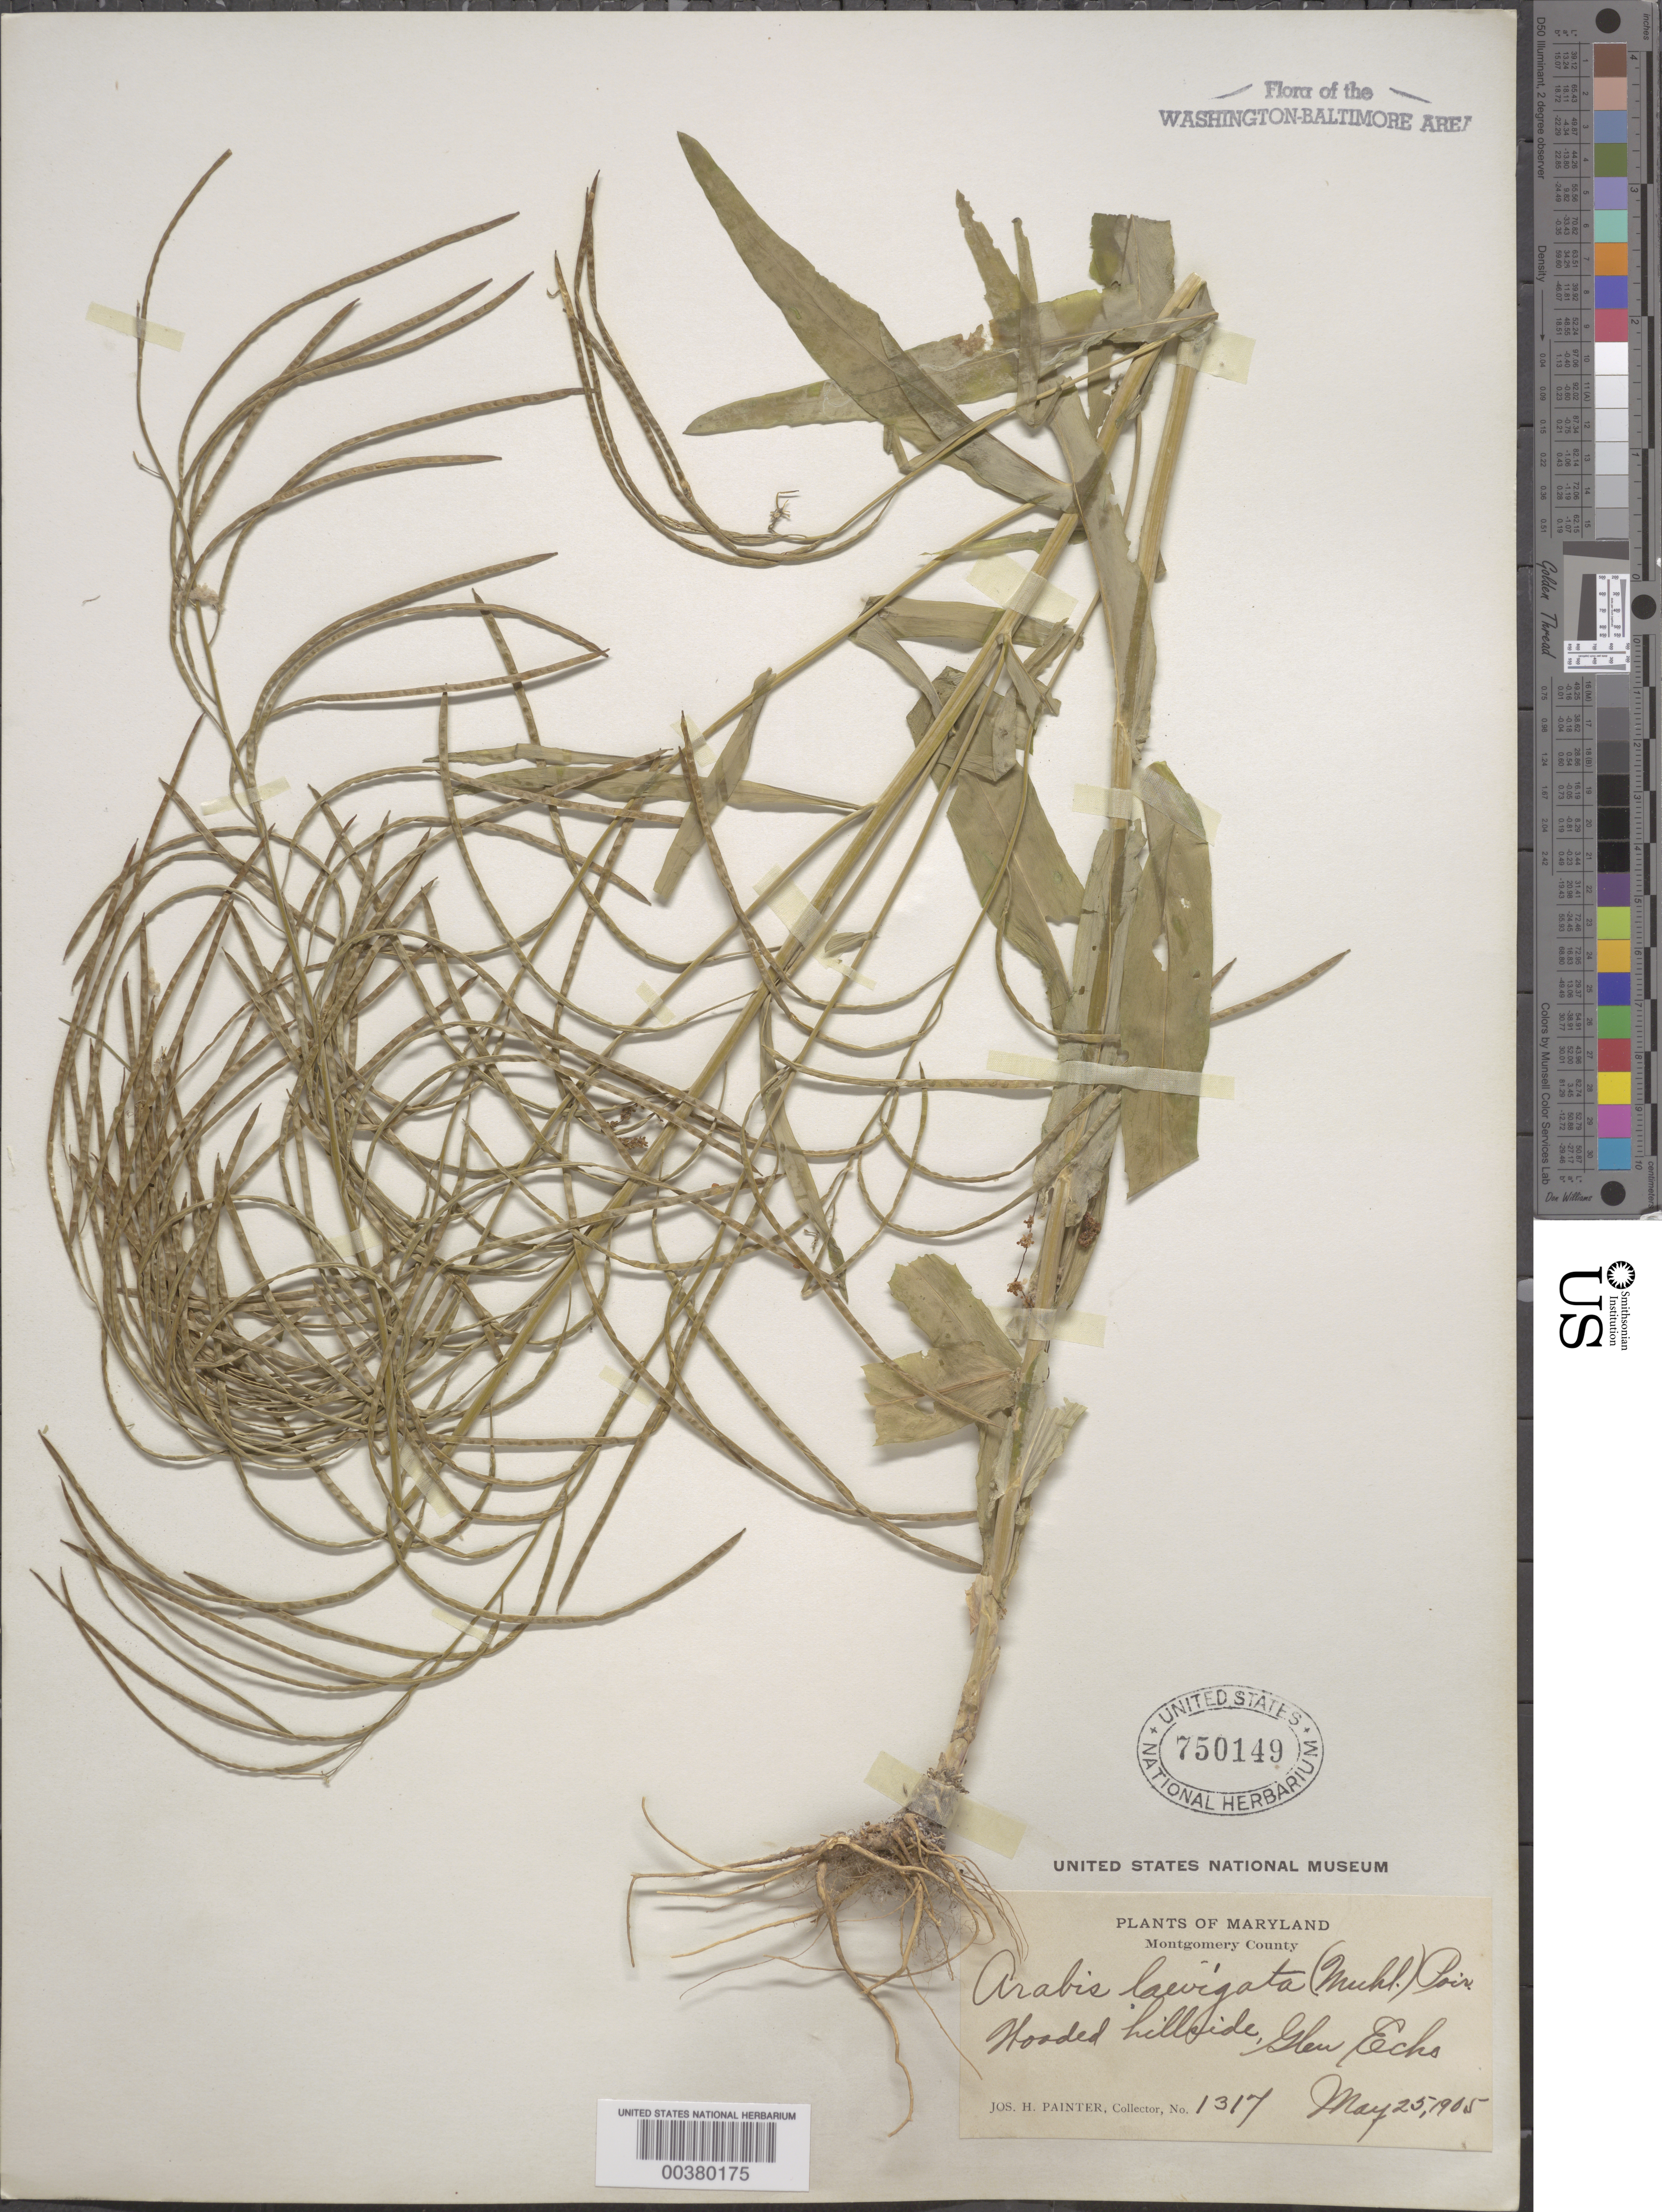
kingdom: Plantae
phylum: Tracheophyta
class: Magnoliopsida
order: Brassicales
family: Brassicaceae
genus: Boechera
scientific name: Boechera laevigata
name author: (Muhl. ex Willd.) Al-Shehbaz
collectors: J. H. Painter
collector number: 1317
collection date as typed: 25 May 1905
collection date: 1905-05-25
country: United States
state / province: Maryland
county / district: Montgomery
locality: Glen Echo C. & O. Canal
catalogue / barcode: US 750149